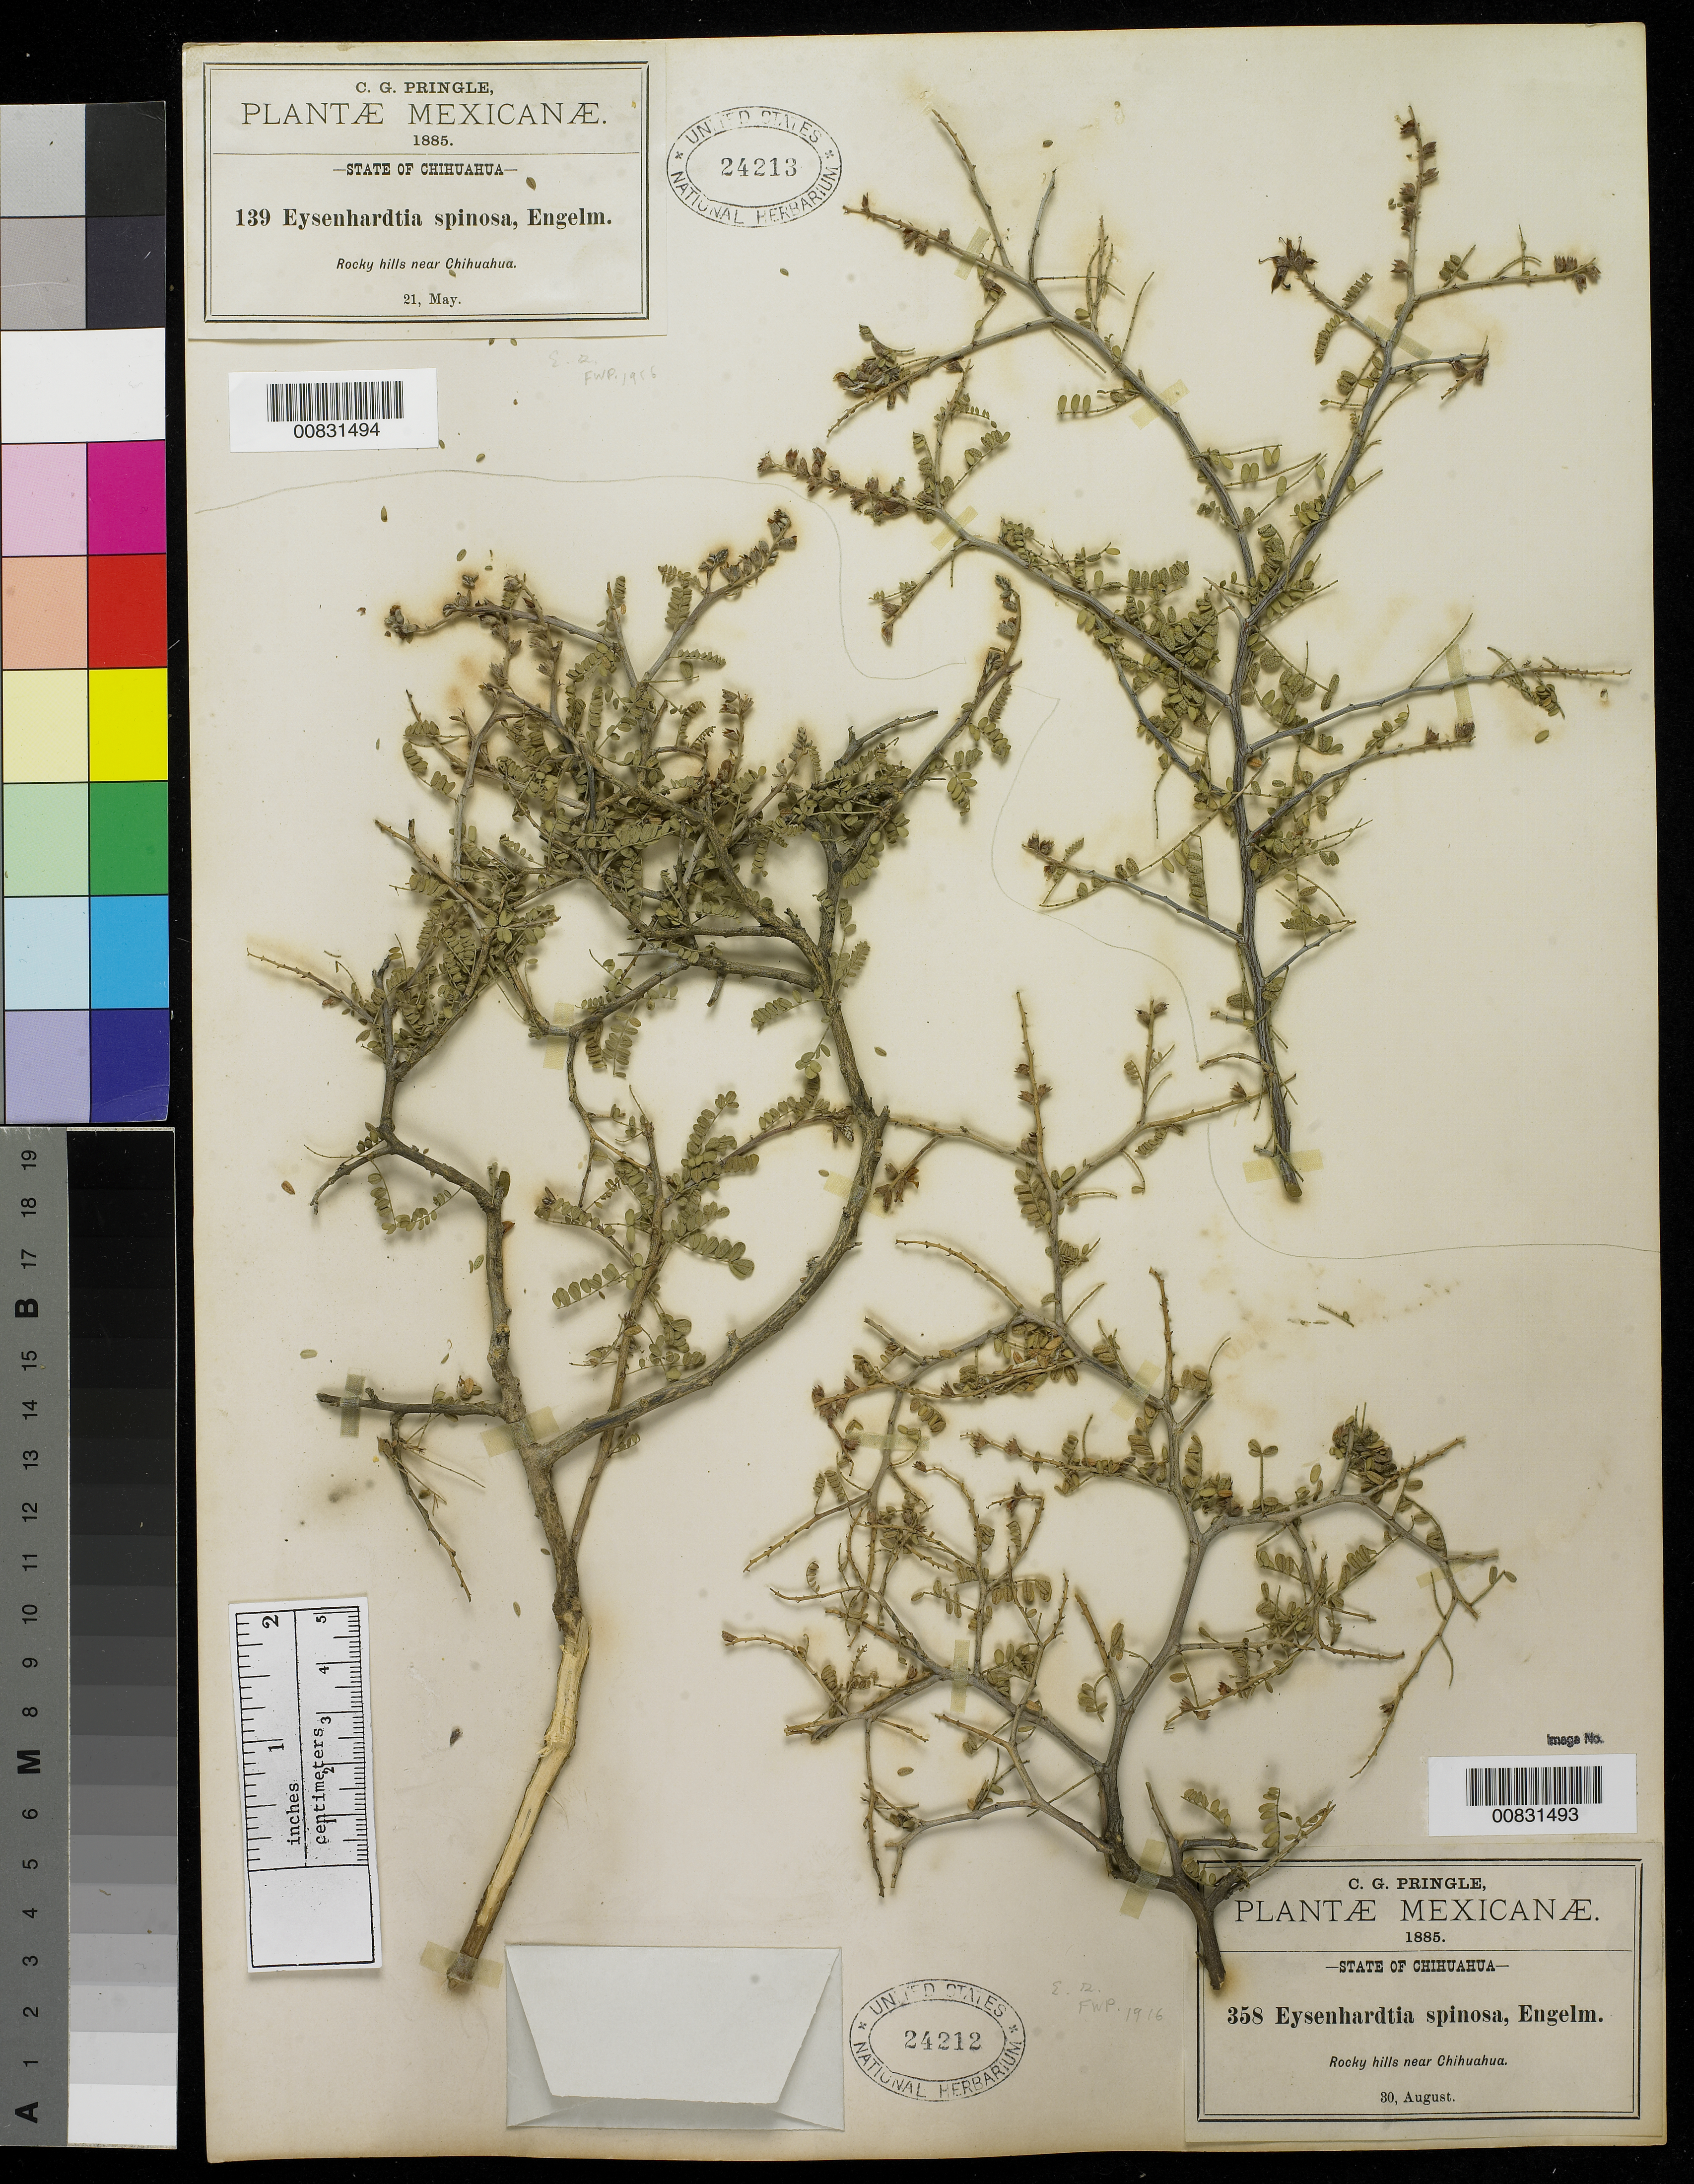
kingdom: Plantae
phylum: Tracheophyta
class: Magnoliopsida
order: Fabales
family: Fabaceae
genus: Eysenhardtia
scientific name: Eysenhardtia spinosa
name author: Engelm. ex A. Gray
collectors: C. G. Pringle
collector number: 139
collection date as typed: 21 May 1885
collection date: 1885-05-21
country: Mexico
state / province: Chihuahua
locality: Rocky hills near Chihuahua.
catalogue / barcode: US 24213